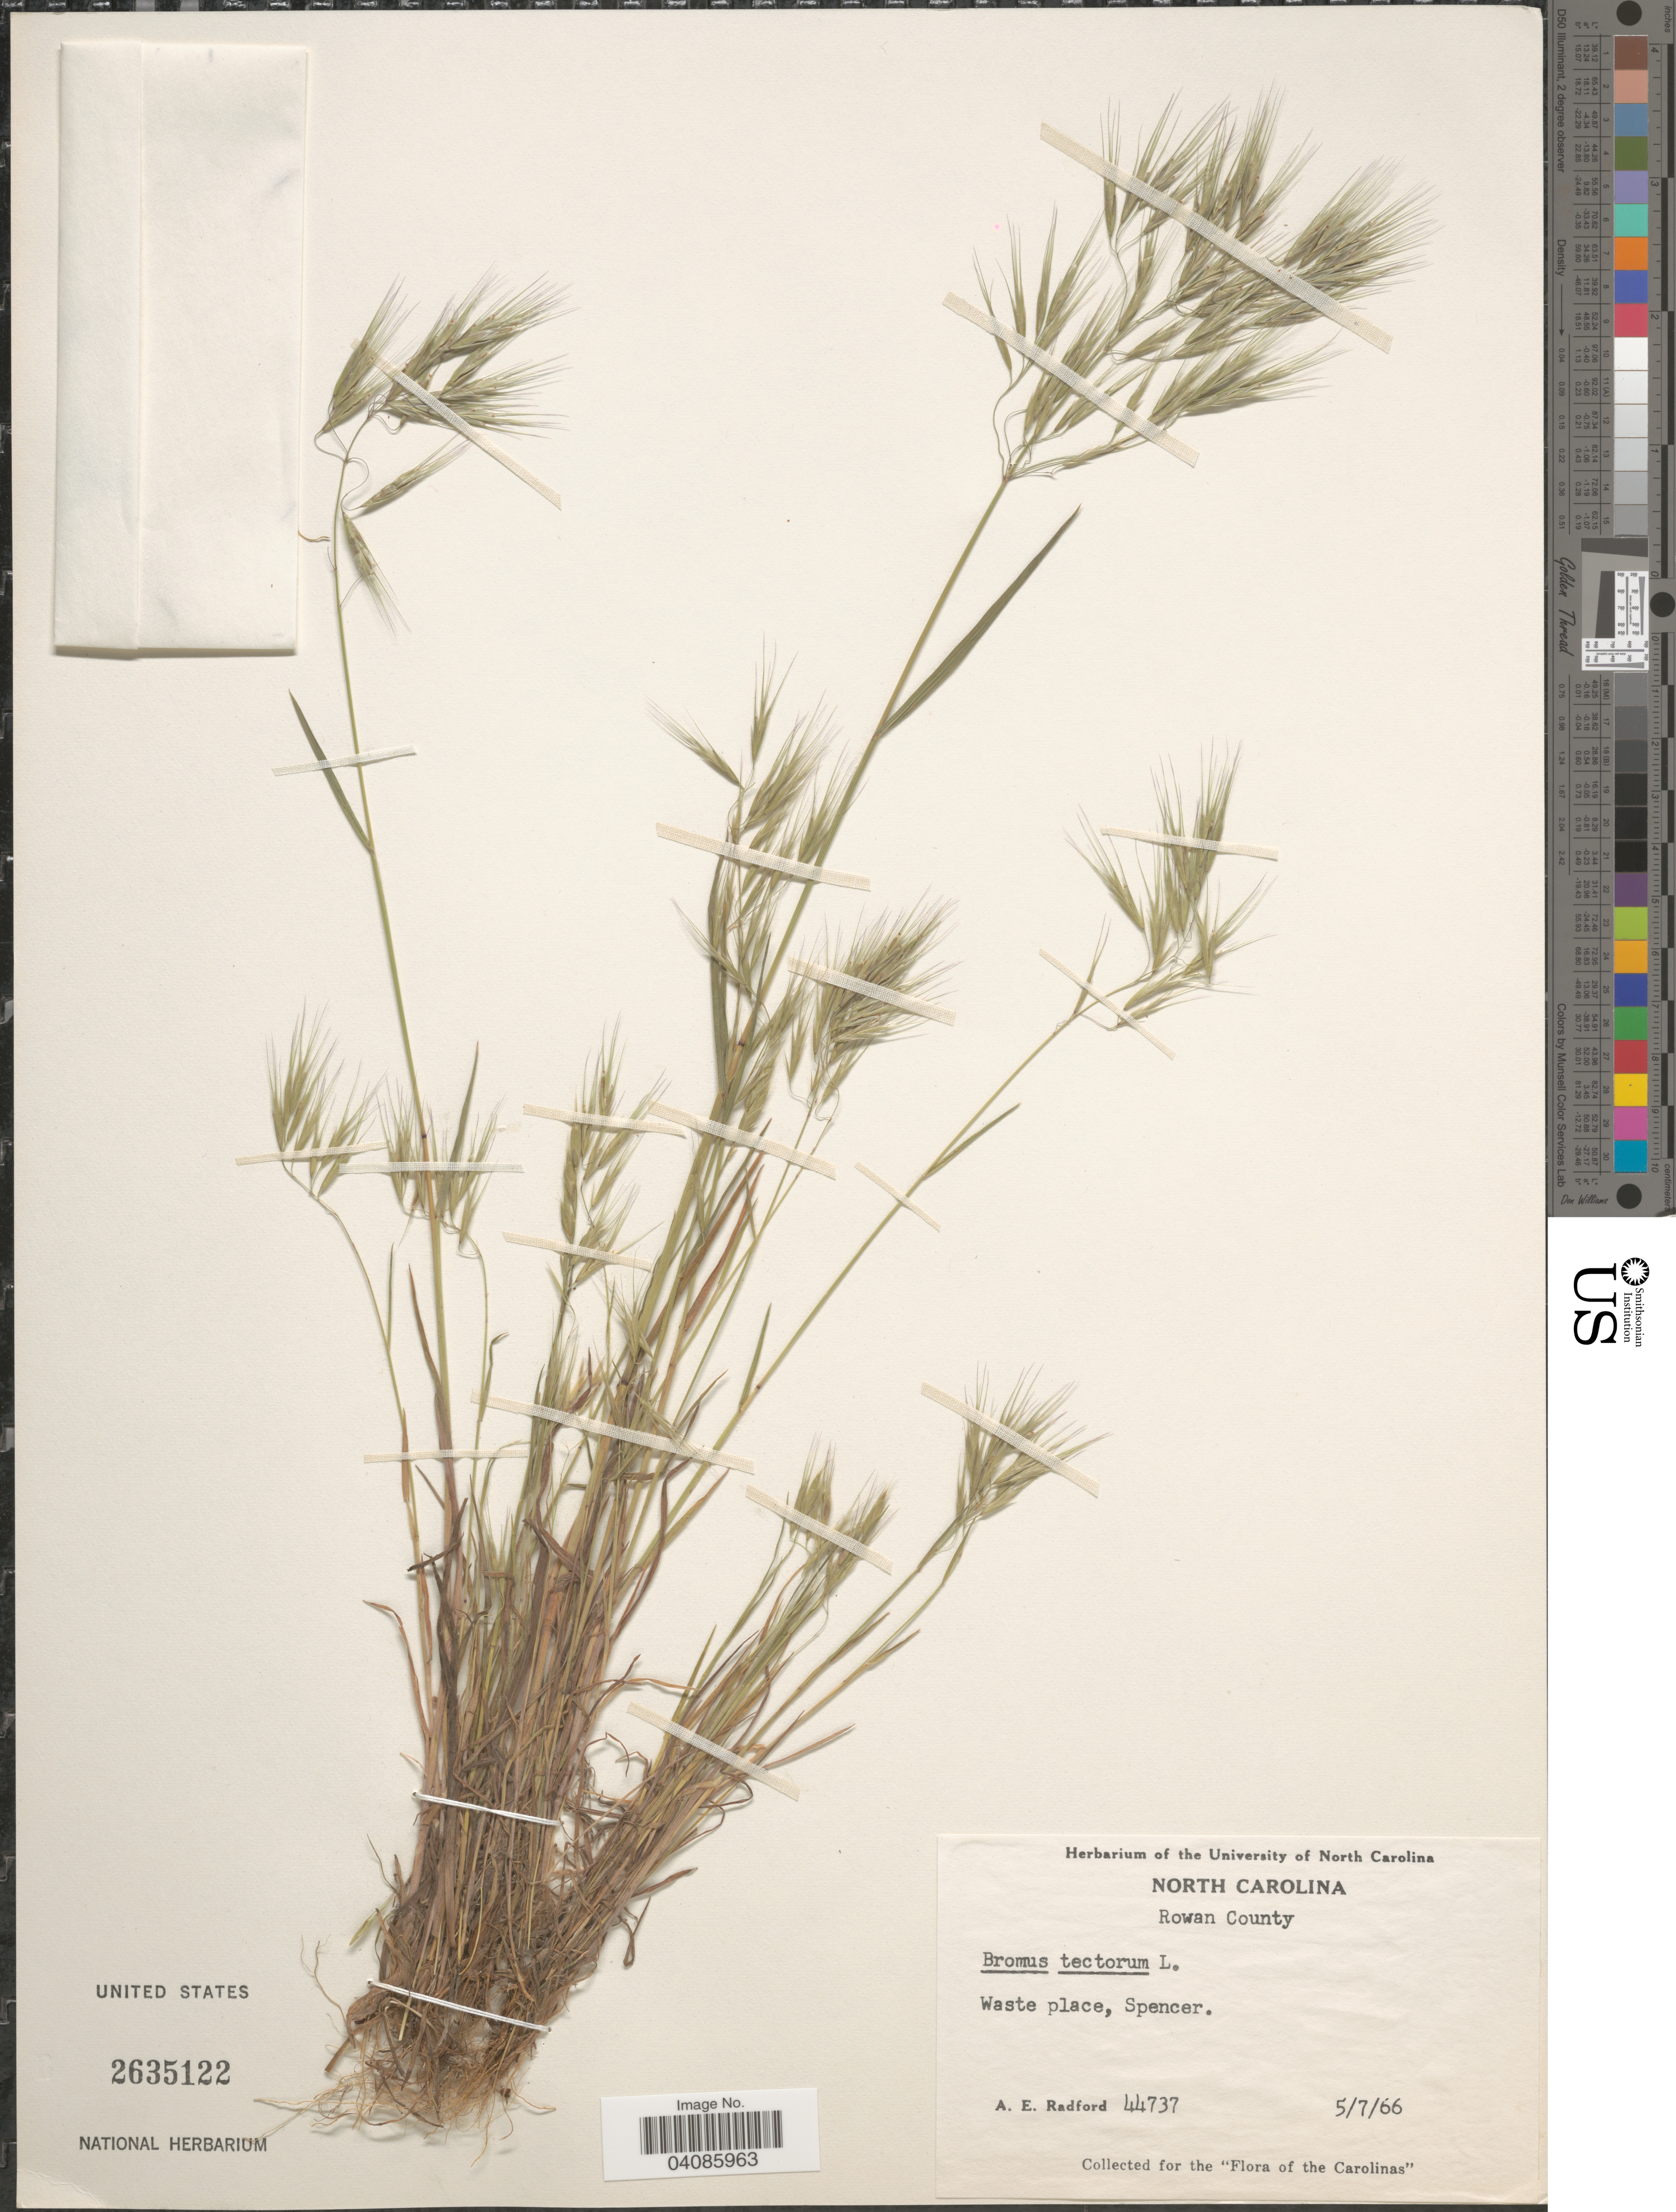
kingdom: Plantae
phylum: Tracheophyta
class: Liliopsida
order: Poales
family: Poaceae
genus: Bromus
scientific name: Bromus tectorum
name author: L.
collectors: A. E. Radford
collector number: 44737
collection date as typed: Transcribed d/m/y: 7/5/66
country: United States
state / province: North Carolina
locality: Rowan County. Waste place, Spencer.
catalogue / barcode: US 2635122